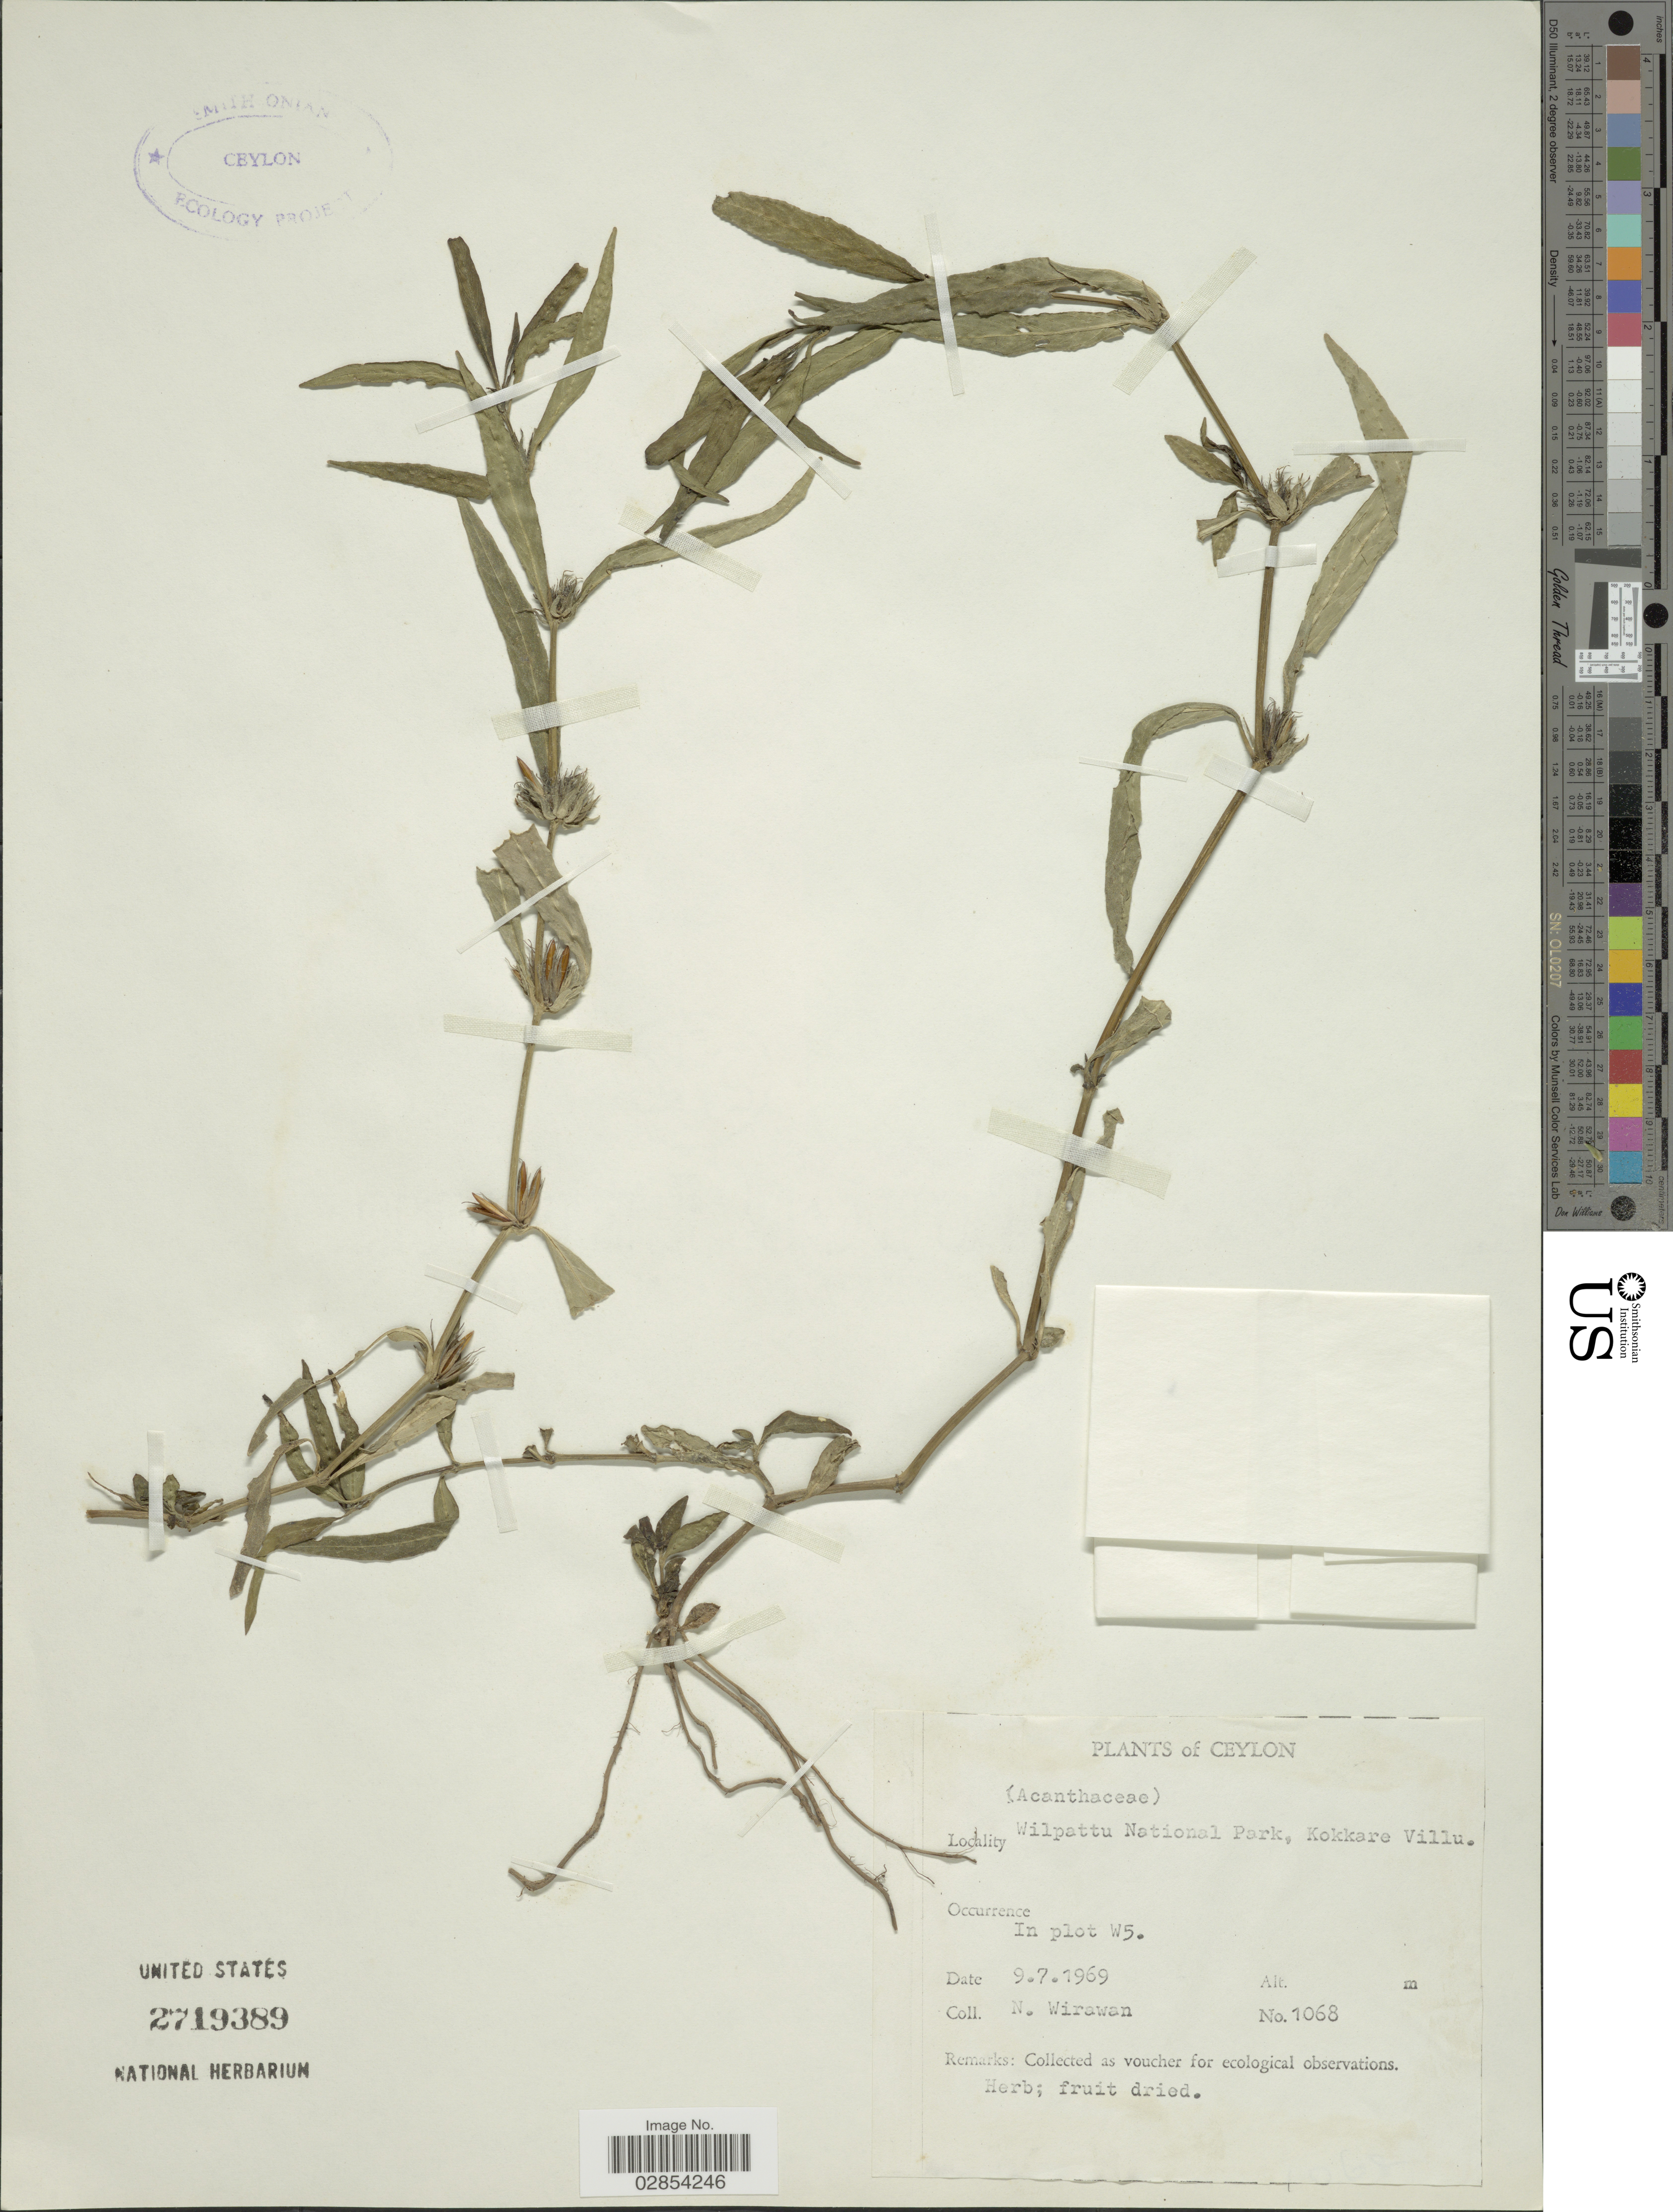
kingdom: Plantae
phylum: Tracheophyta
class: Magnoliopsida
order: Lamiales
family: Acanthaceae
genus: Hygrophila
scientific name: Hygrophila salicifolia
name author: (Vahl) Nees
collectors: N. Wirawan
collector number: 1068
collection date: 1969-07-09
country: Sri Lanka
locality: Ceylon. Wilpattu Nartional Park, Kokkare Villu. In plot W5.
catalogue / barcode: US 2719389